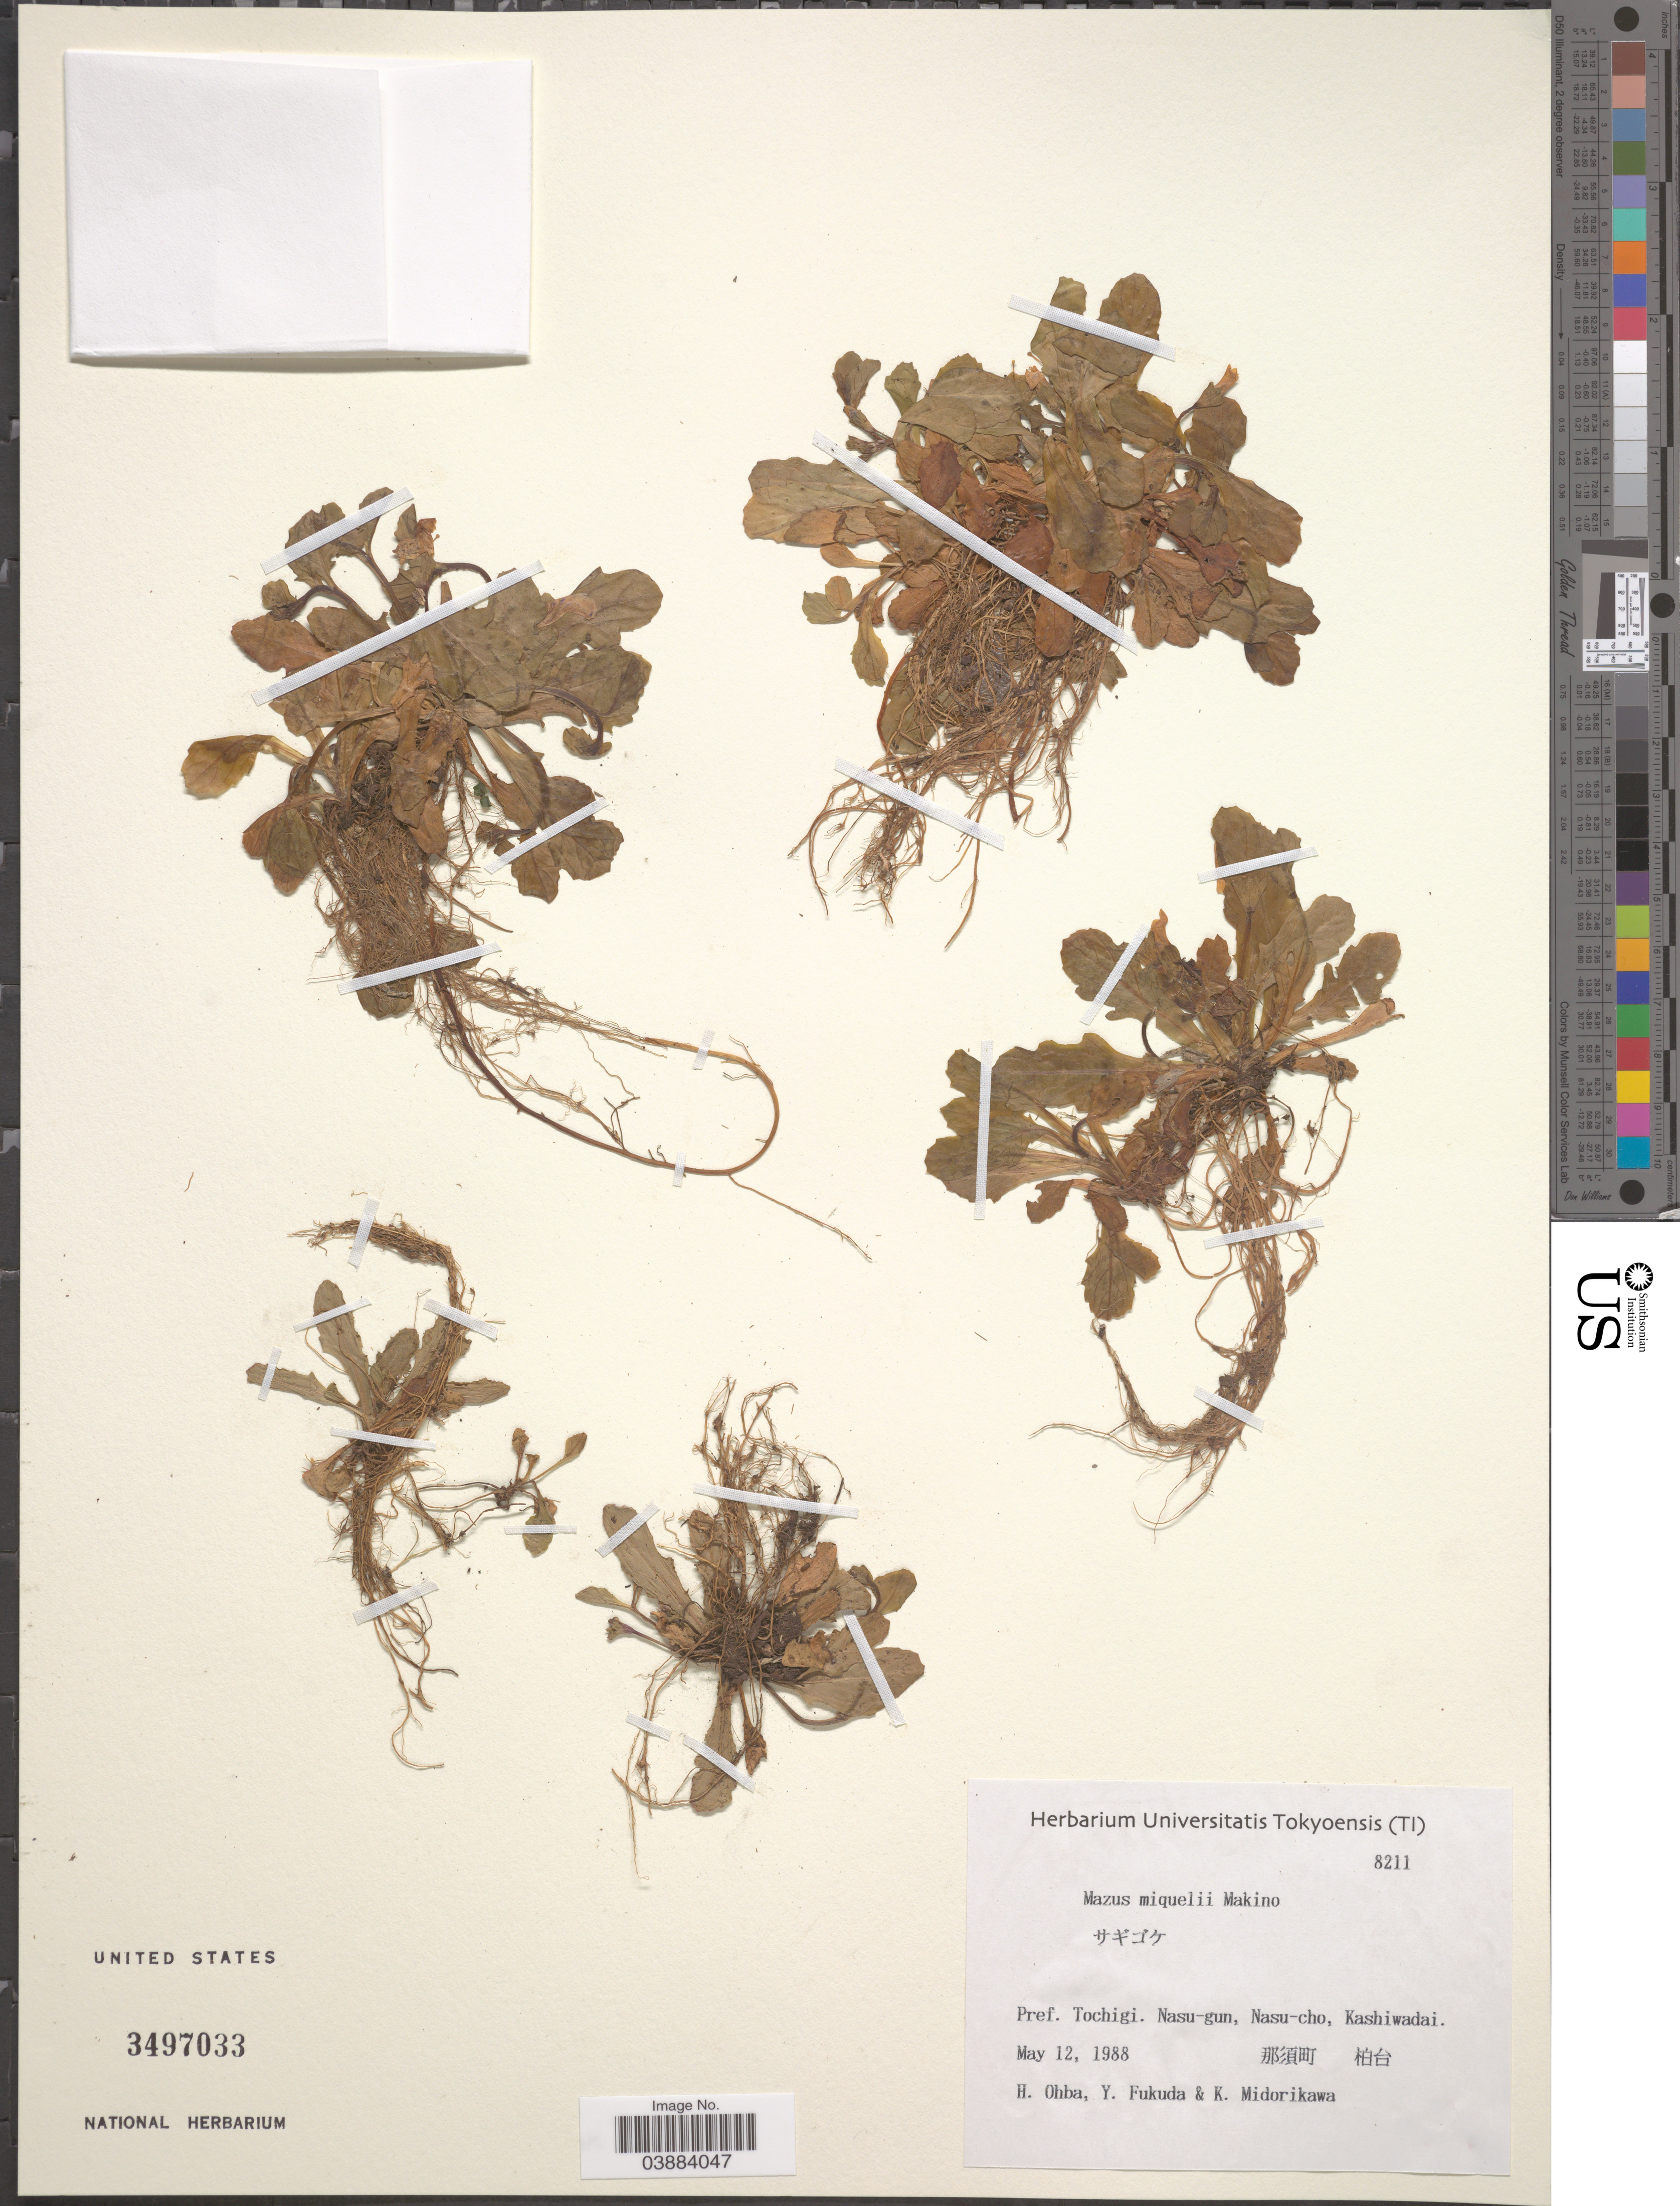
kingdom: Plantae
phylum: Tracheophyta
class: Magnoliopsida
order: Lamiales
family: Mazaceae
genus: Mazus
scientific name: Mazus miquelii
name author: Makino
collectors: H. Ohba, Y. Fukuda & K. Midorikawa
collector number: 8211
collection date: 1988-05-12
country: Japan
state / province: Totigi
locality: Pref. Tochigi, Nasu-gun, Nasu-cho, Kashiwadai.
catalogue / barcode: US 3497033